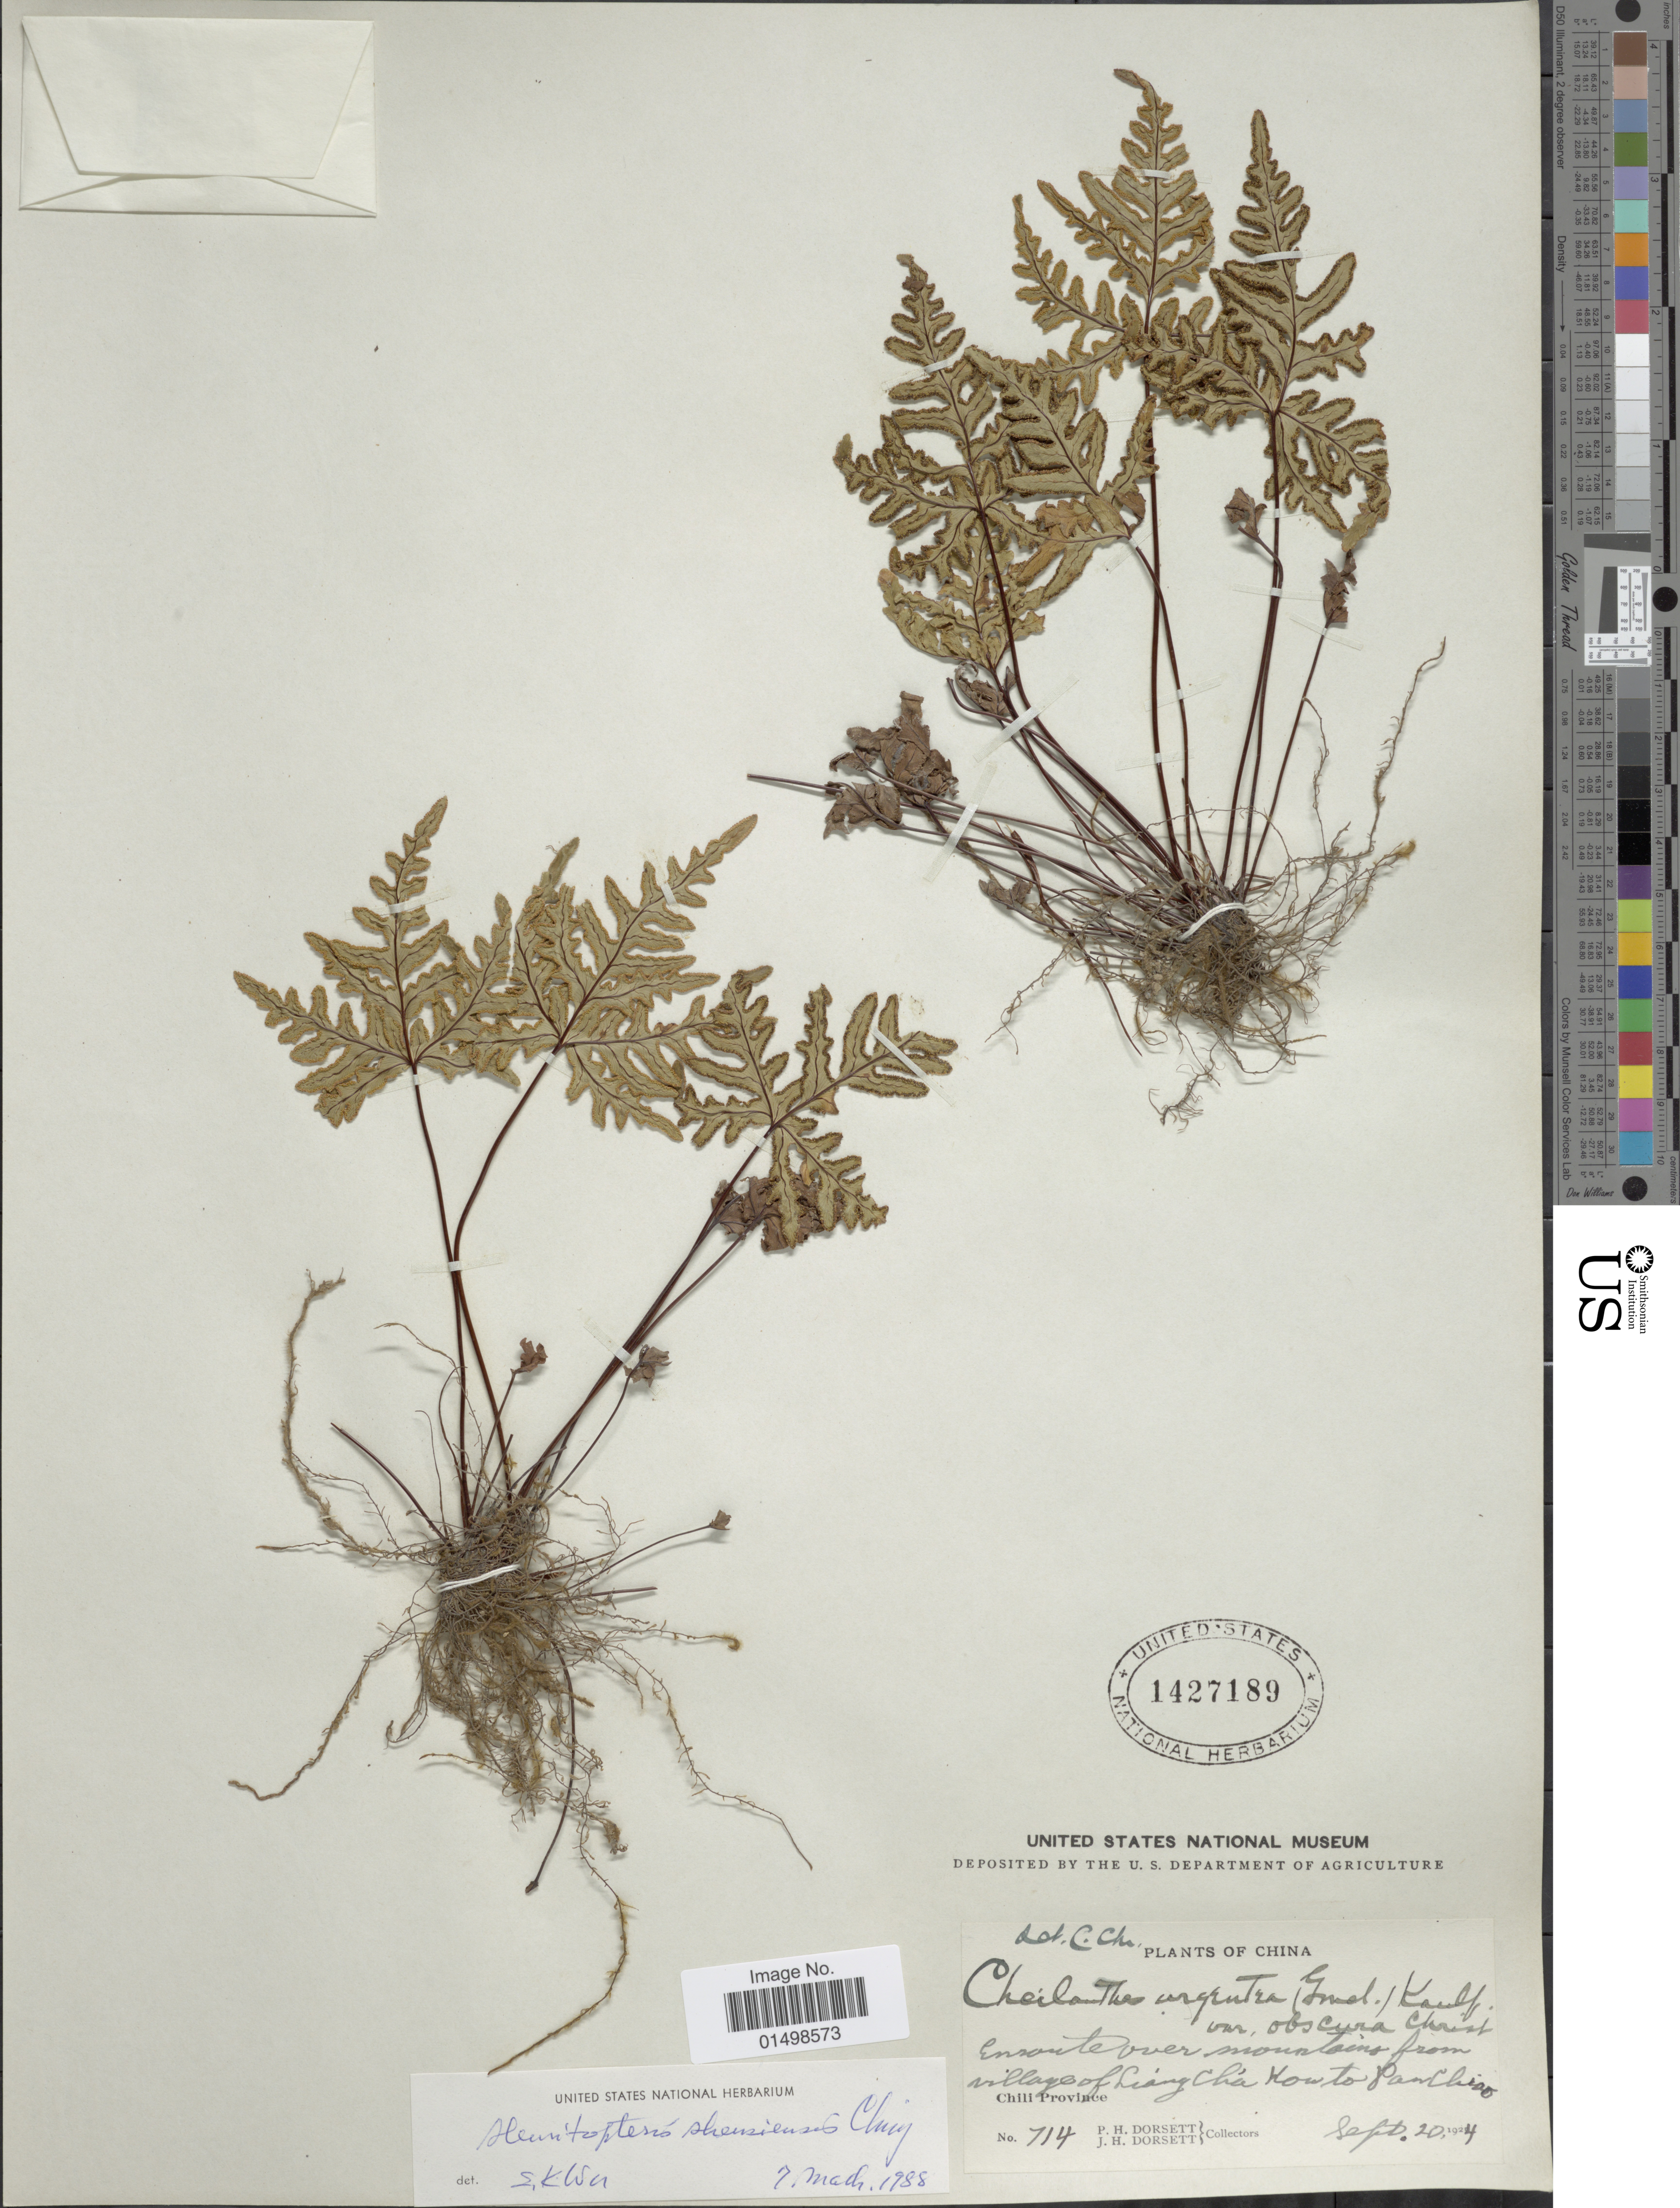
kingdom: Plantae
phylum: Tracheophyta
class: Polypodiopsida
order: Polypodiales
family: Pteridaceae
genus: Aleuritopteris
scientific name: Aleuritopteris shensiensis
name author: Ching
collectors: P. H. Dorsett & J. Dorsett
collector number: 714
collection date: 1924-09-20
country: China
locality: Plants of China. Enroute over mountains from village of Liang Cha How to PanChiao [interpreted]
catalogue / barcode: US 1427189